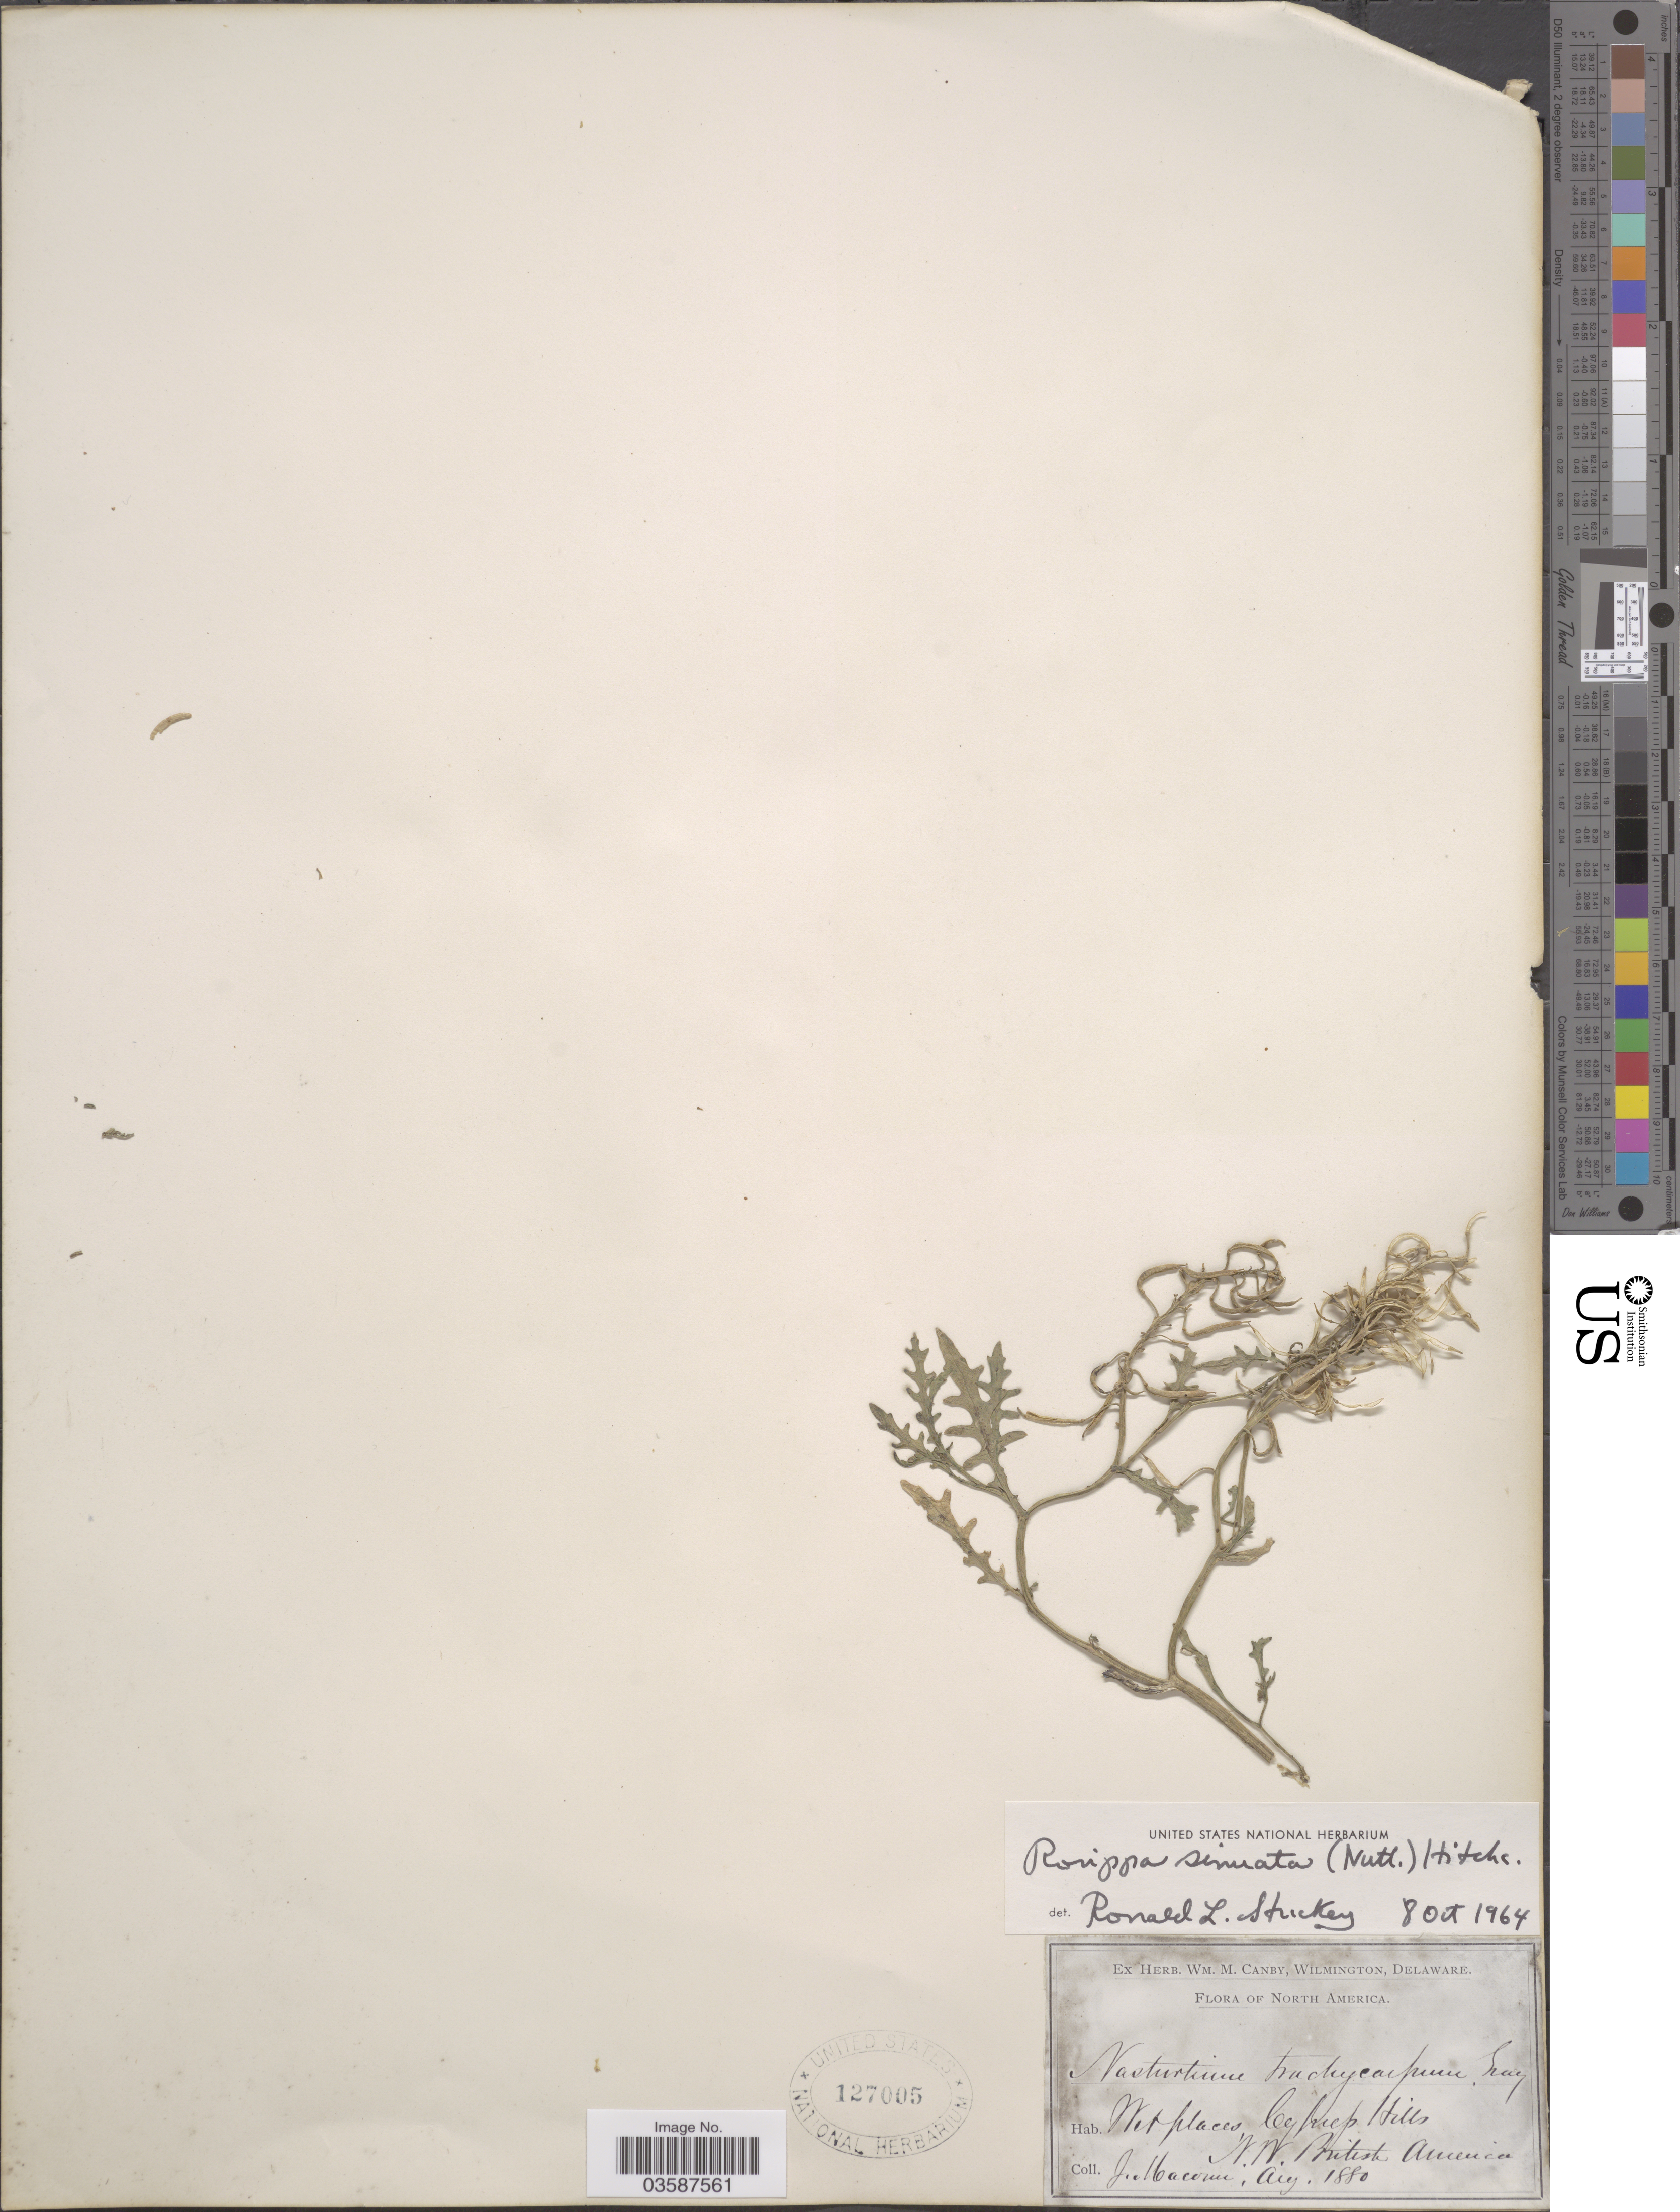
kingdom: Plantae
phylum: Tracheophyta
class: Magnoliopsida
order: Brassicales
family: Brassicaceae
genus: Rorippa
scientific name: Rorippa sinuata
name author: (Nutt.) Hitchc.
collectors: J. Macoun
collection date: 1880-08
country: Canada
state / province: Northwest Territories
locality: Cypress Hills. N.W. British America.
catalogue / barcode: US 127005